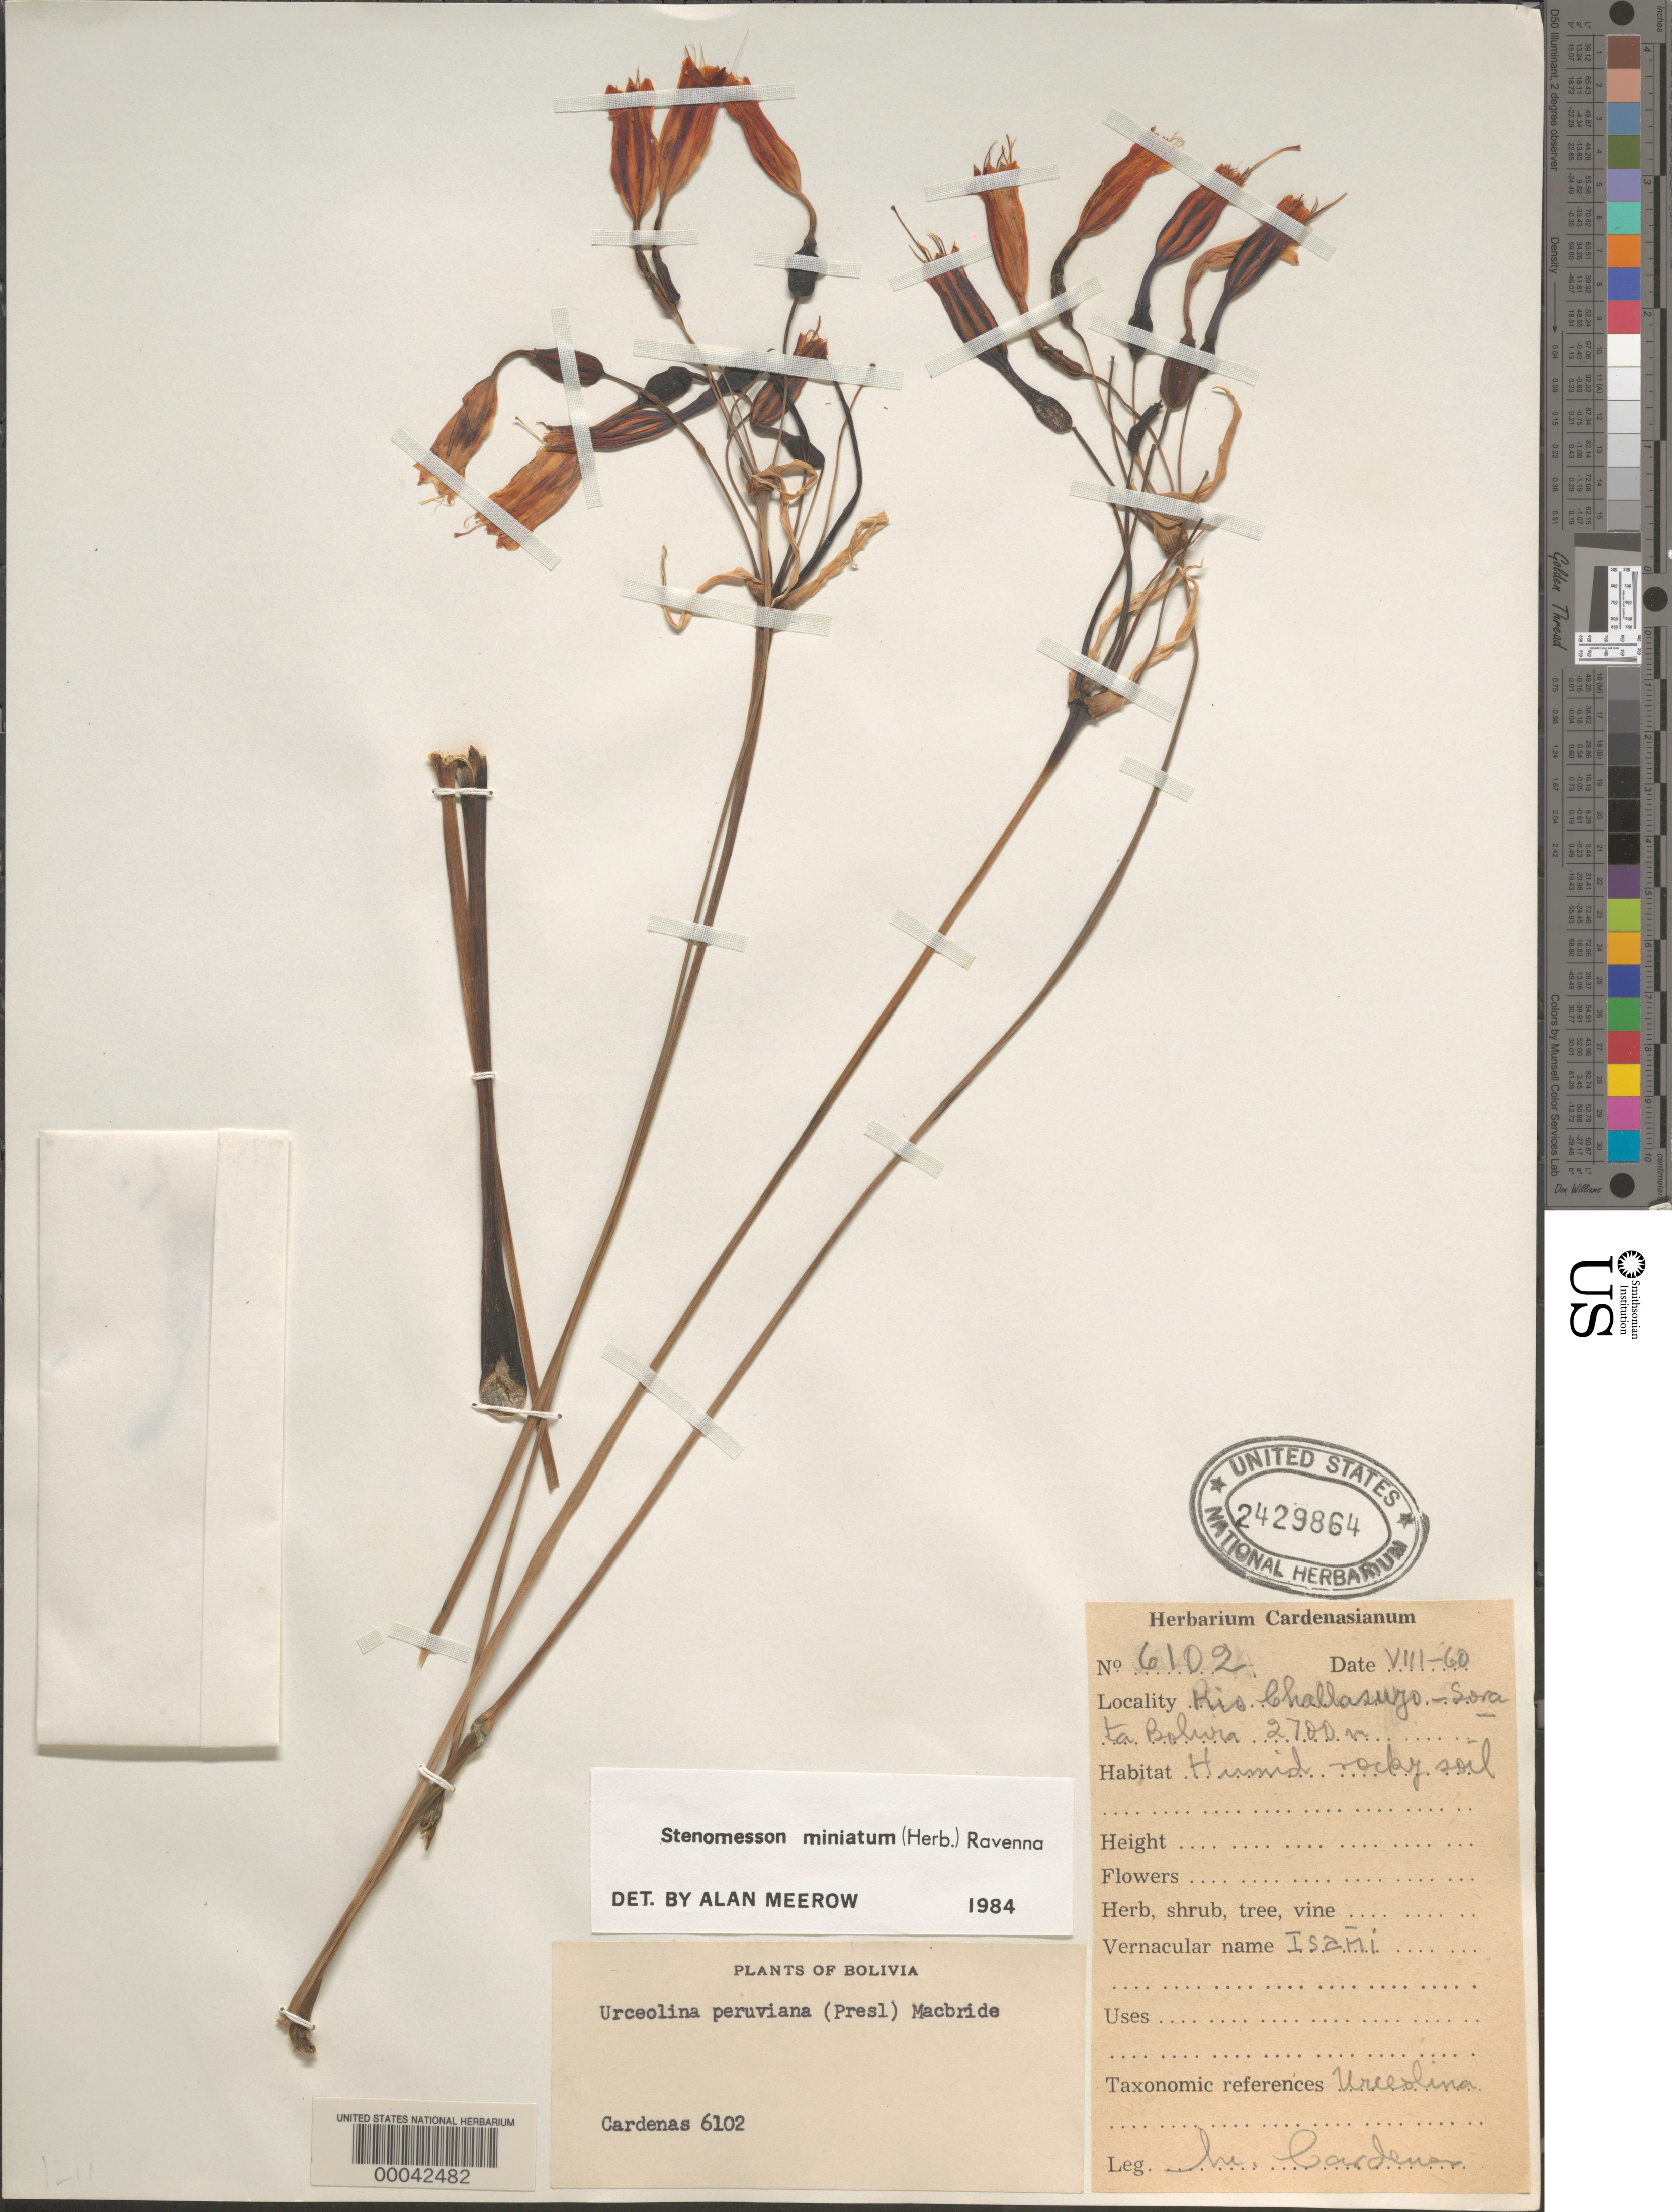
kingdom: Plantae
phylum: Tracheophyta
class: Liliopsida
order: Asparagales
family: Amaryllidaceae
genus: Stenomesson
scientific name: Stenomesson miniatum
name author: (Herb.) Ravenna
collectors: M. Cárdenas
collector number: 6102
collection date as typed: Aug 1960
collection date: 1960-08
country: Bolivia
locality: Rio Challasuyo - Sorata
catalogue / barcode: US 2429864